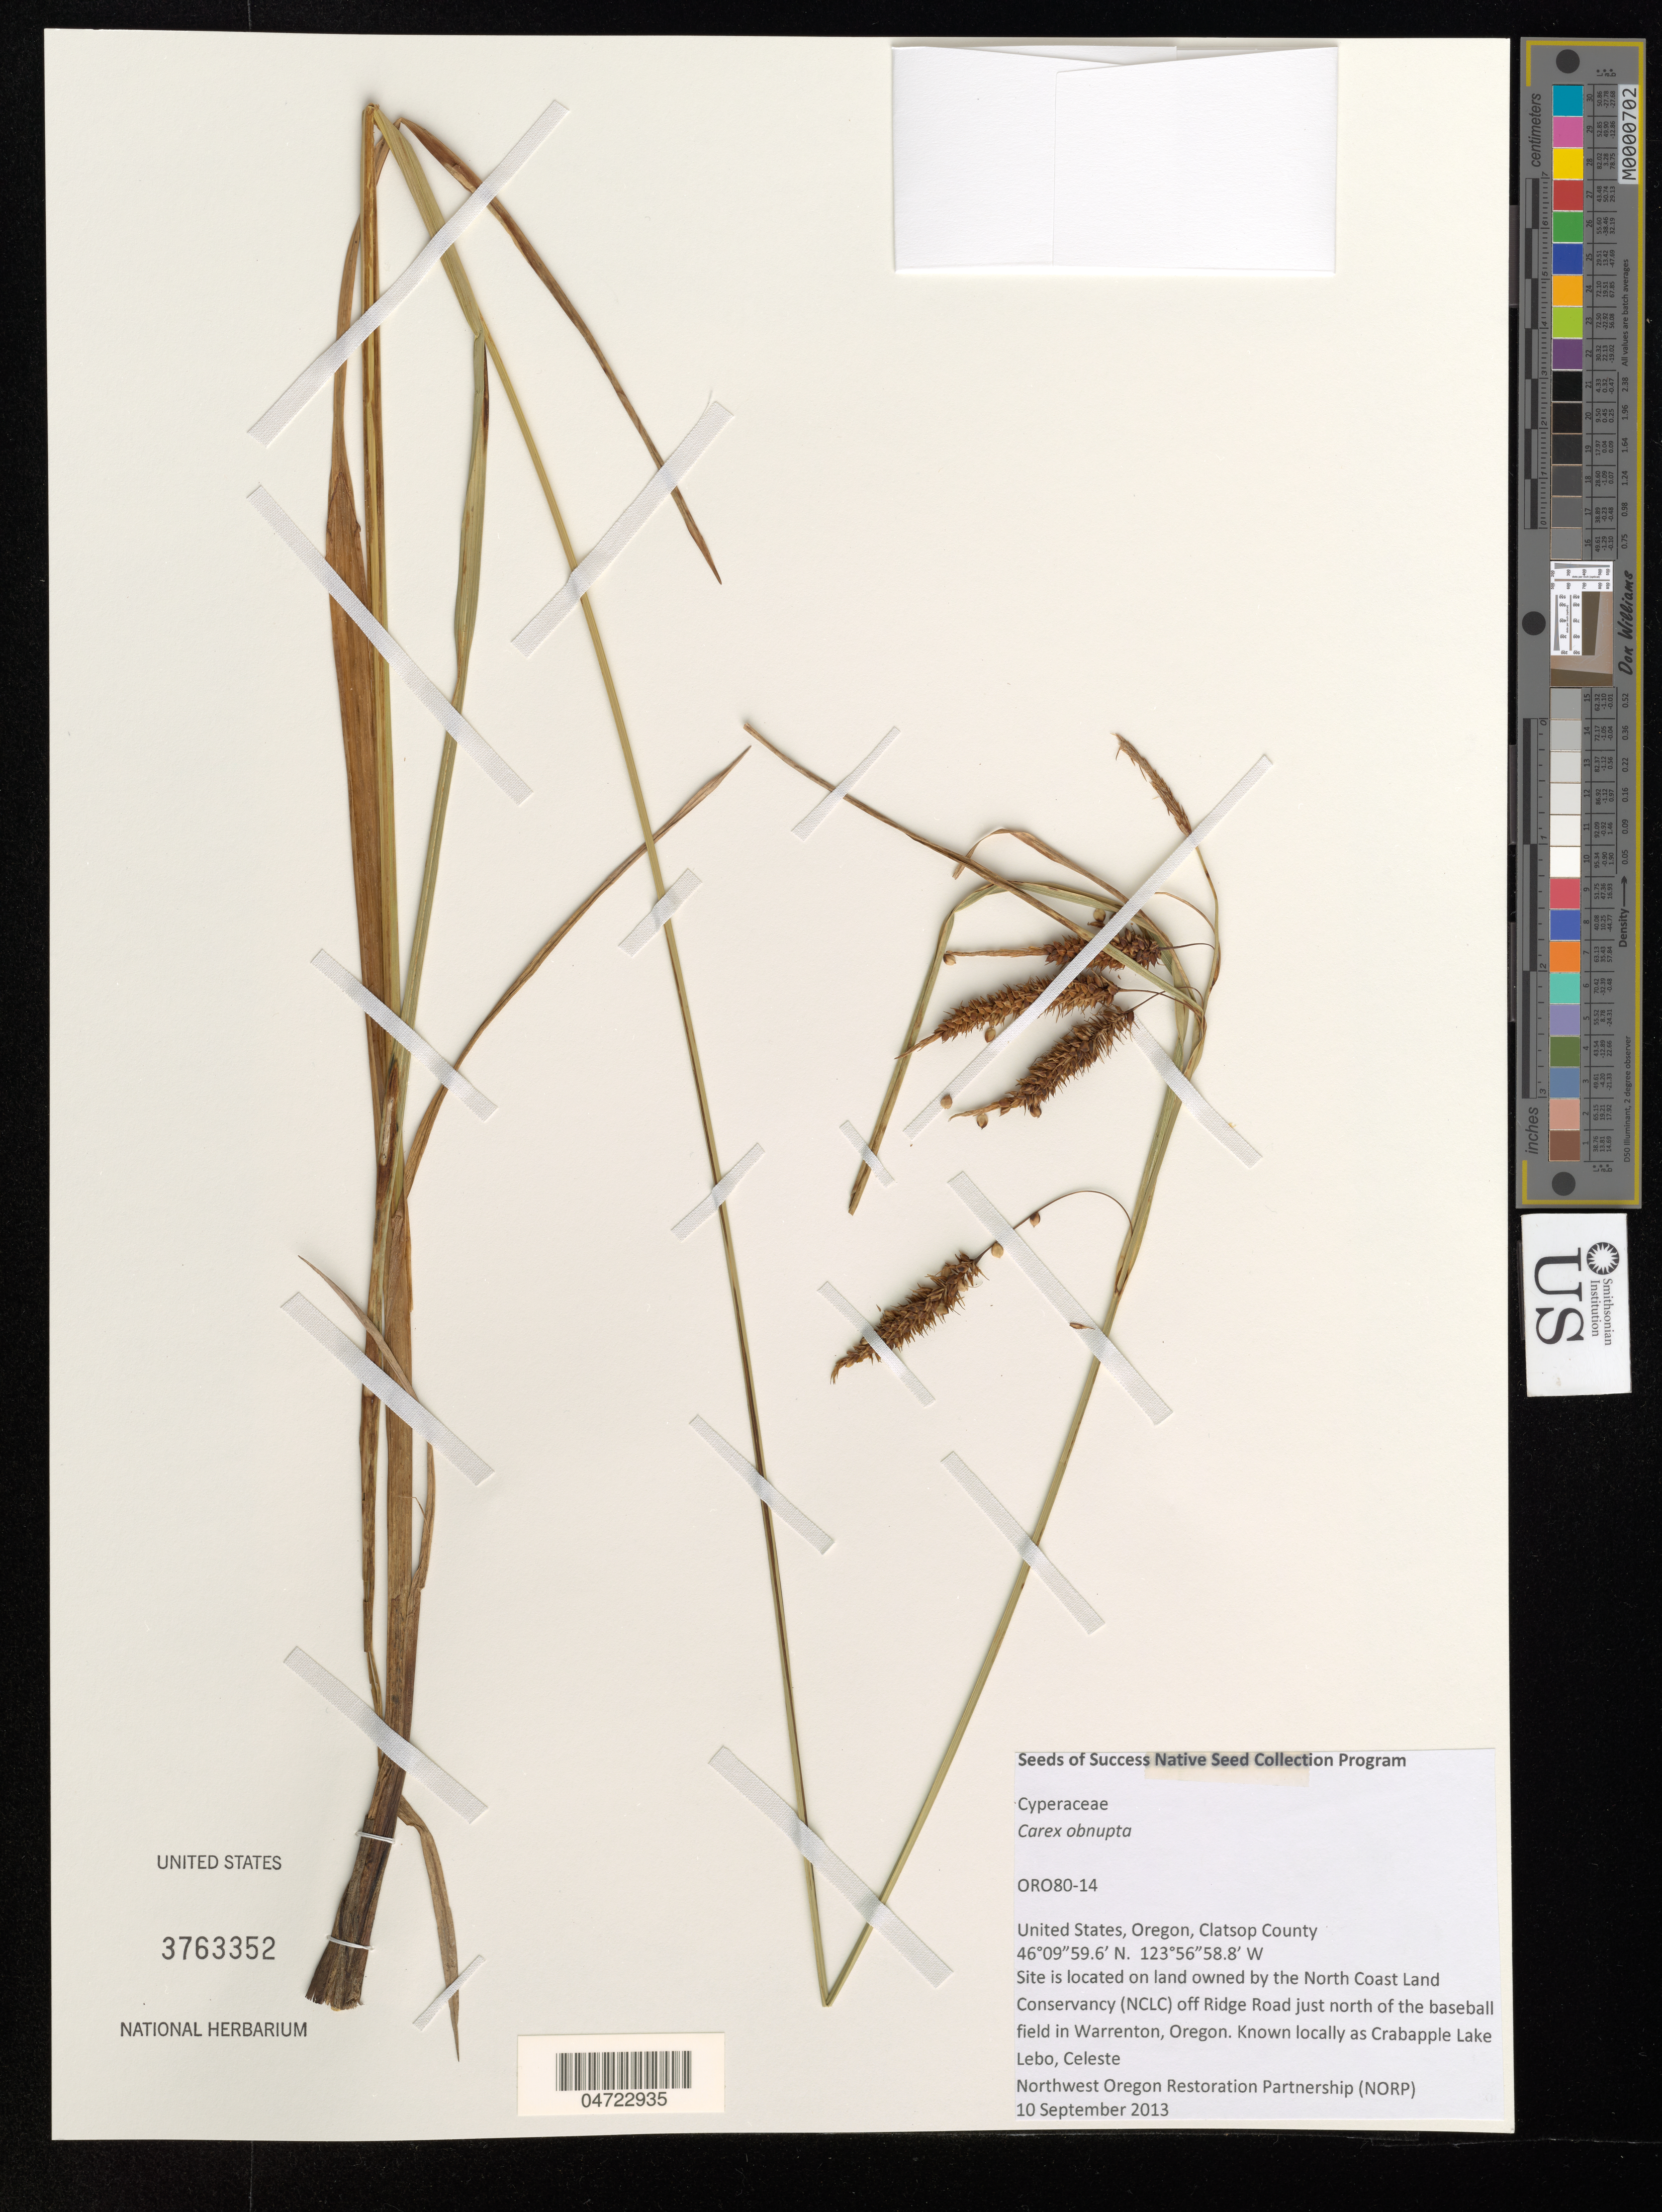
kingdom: Plantae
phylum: Tracheophyta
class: Liliopsida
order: Poales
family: Cyperaceae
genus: Carex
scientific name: Carex obnupta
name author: L.H. Bailey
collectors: C. Lebo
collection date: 2013-09-10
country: United States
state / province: Oregon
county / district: Clatsop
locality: Clatsop County. Site is located on land owned by the North Coast Land Conservancy (NCLC) off Ridge Road just north of the baseball field in Warrenton. Known locally as Crabapple Lake.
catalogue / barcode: US 3763352